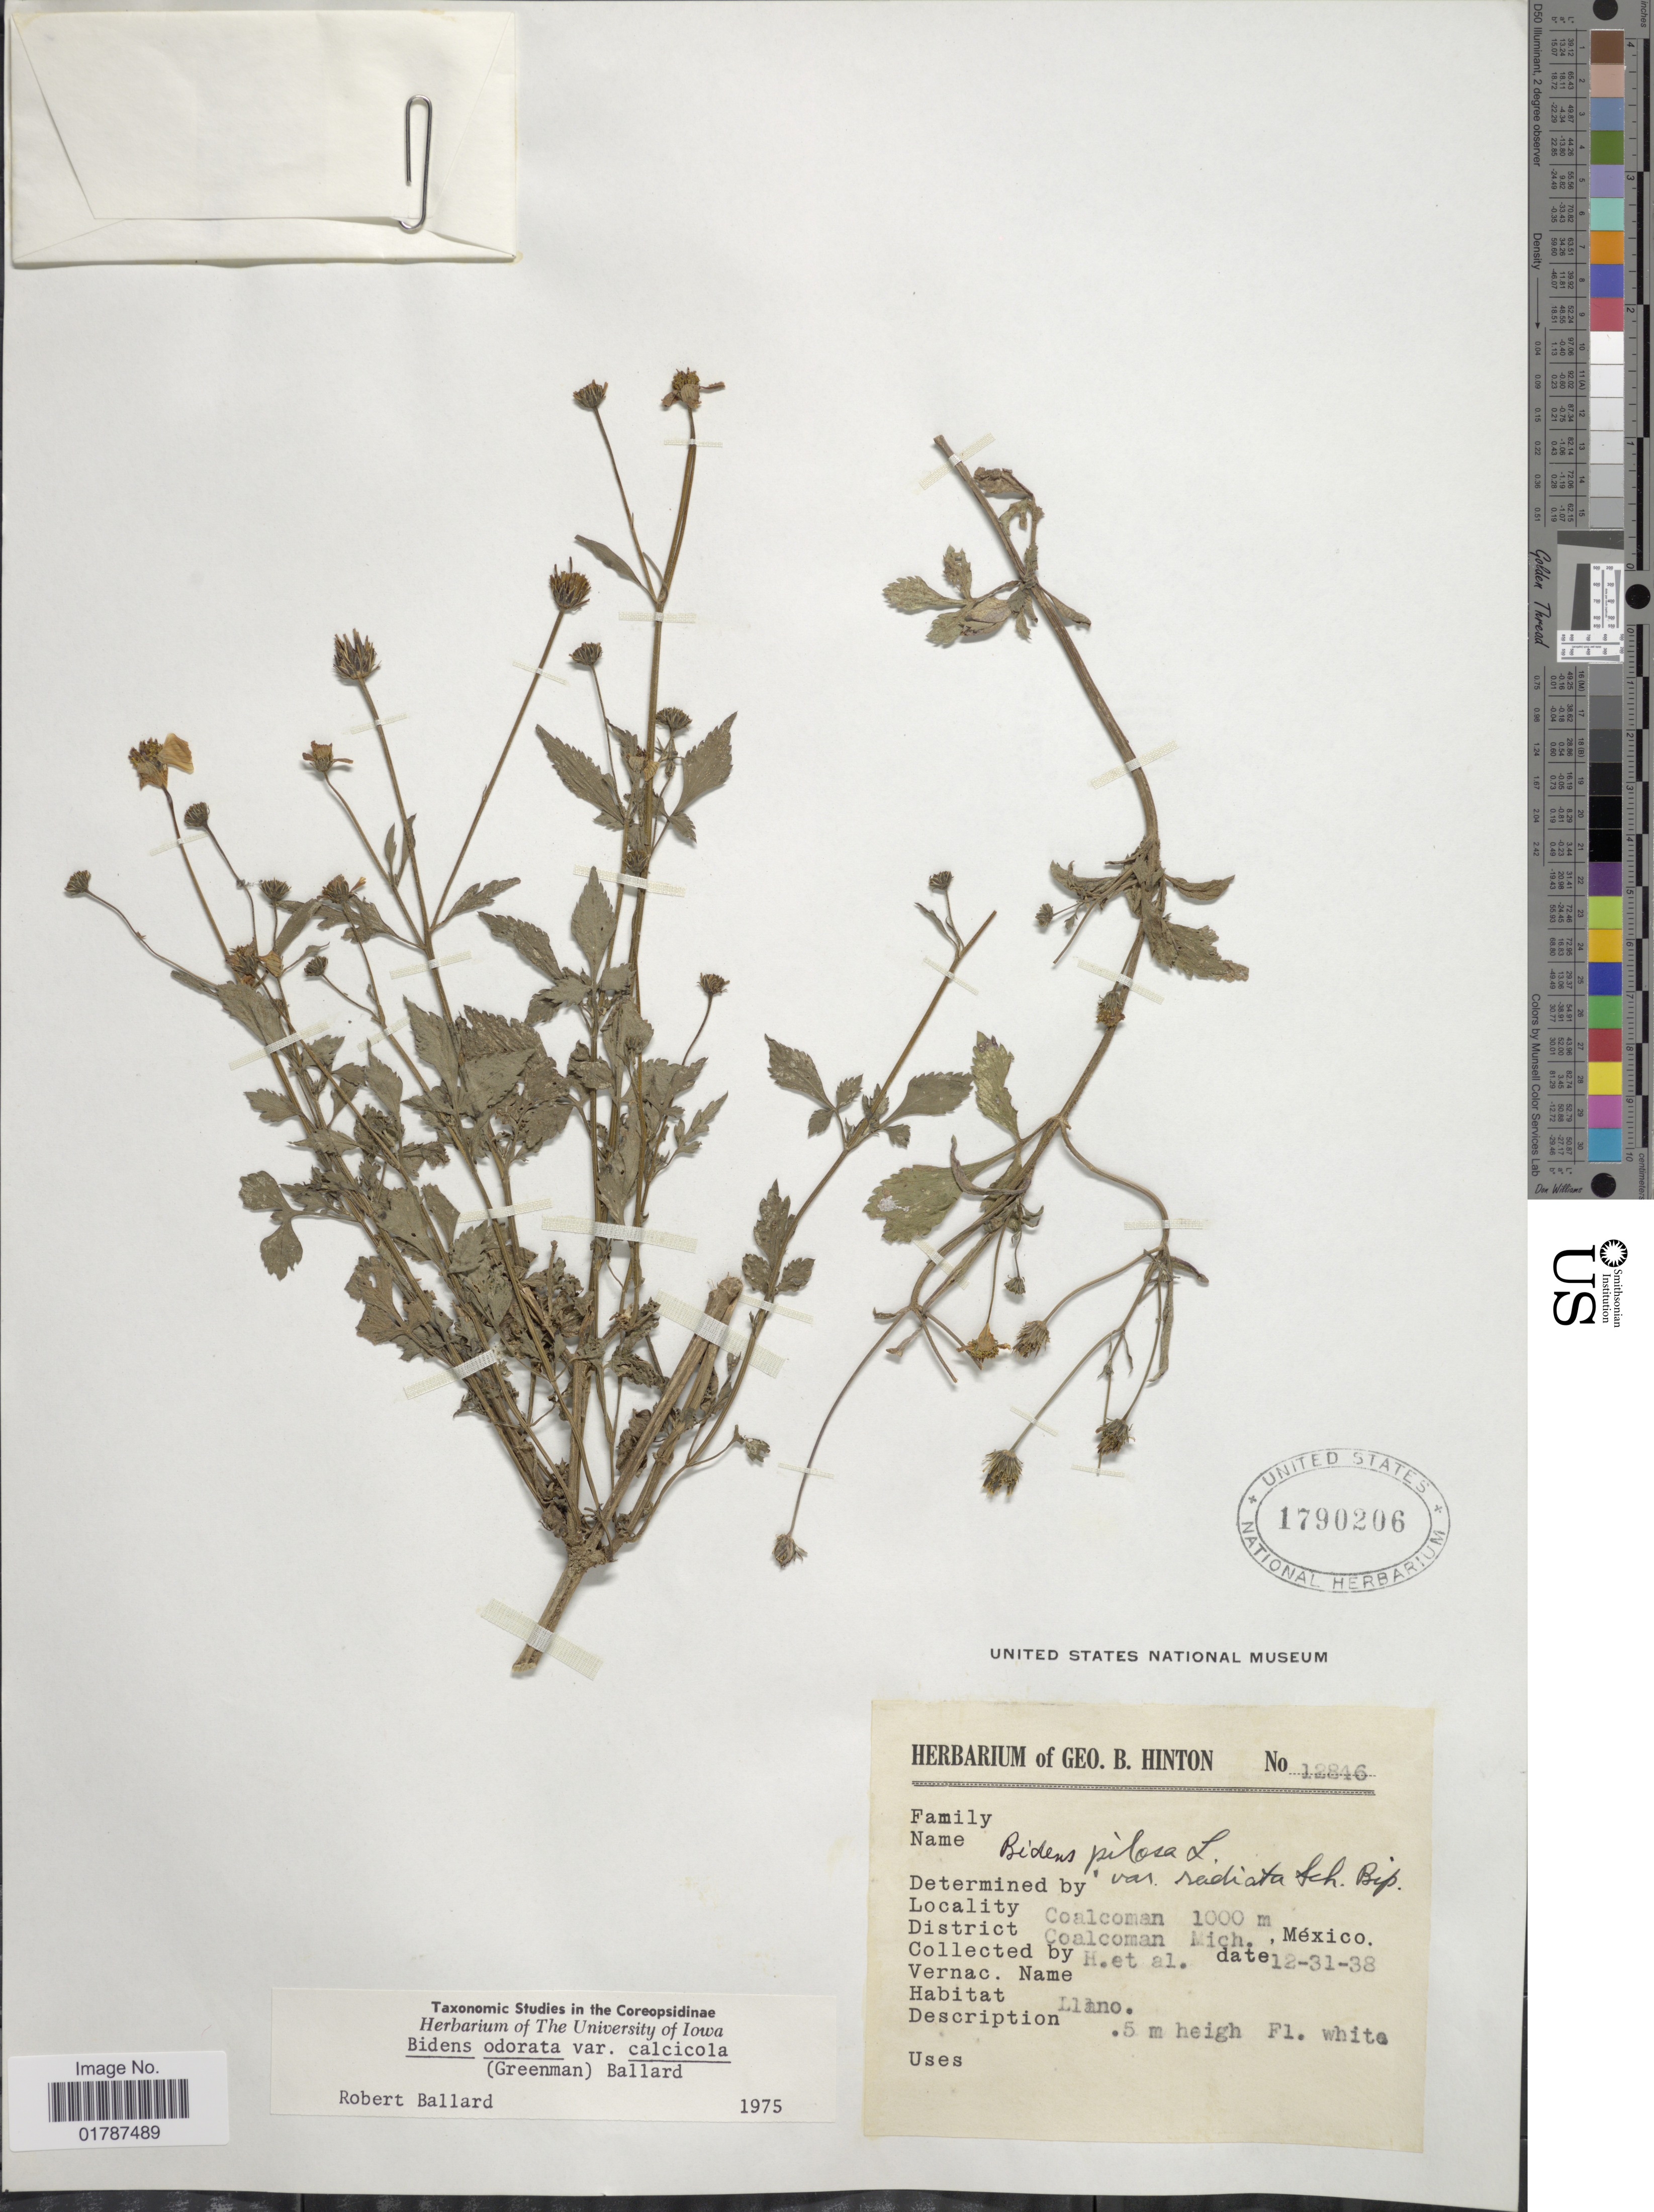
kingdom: Plantae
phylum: Tracheophyta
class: Magnoliopsida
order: Asterales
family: Asteraceae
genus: Bidens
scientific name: Bidens odorata var. calcicola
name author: (Greenm.) Ballard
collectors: G. B. Hinton & et al.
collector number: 12846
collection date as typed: Transcribed d/m/y: 31/12/38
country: Mexico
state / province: Michoacán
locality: Coalman, District Coalman, Mich., Mexico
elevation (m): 1000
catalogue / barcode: US 1790206